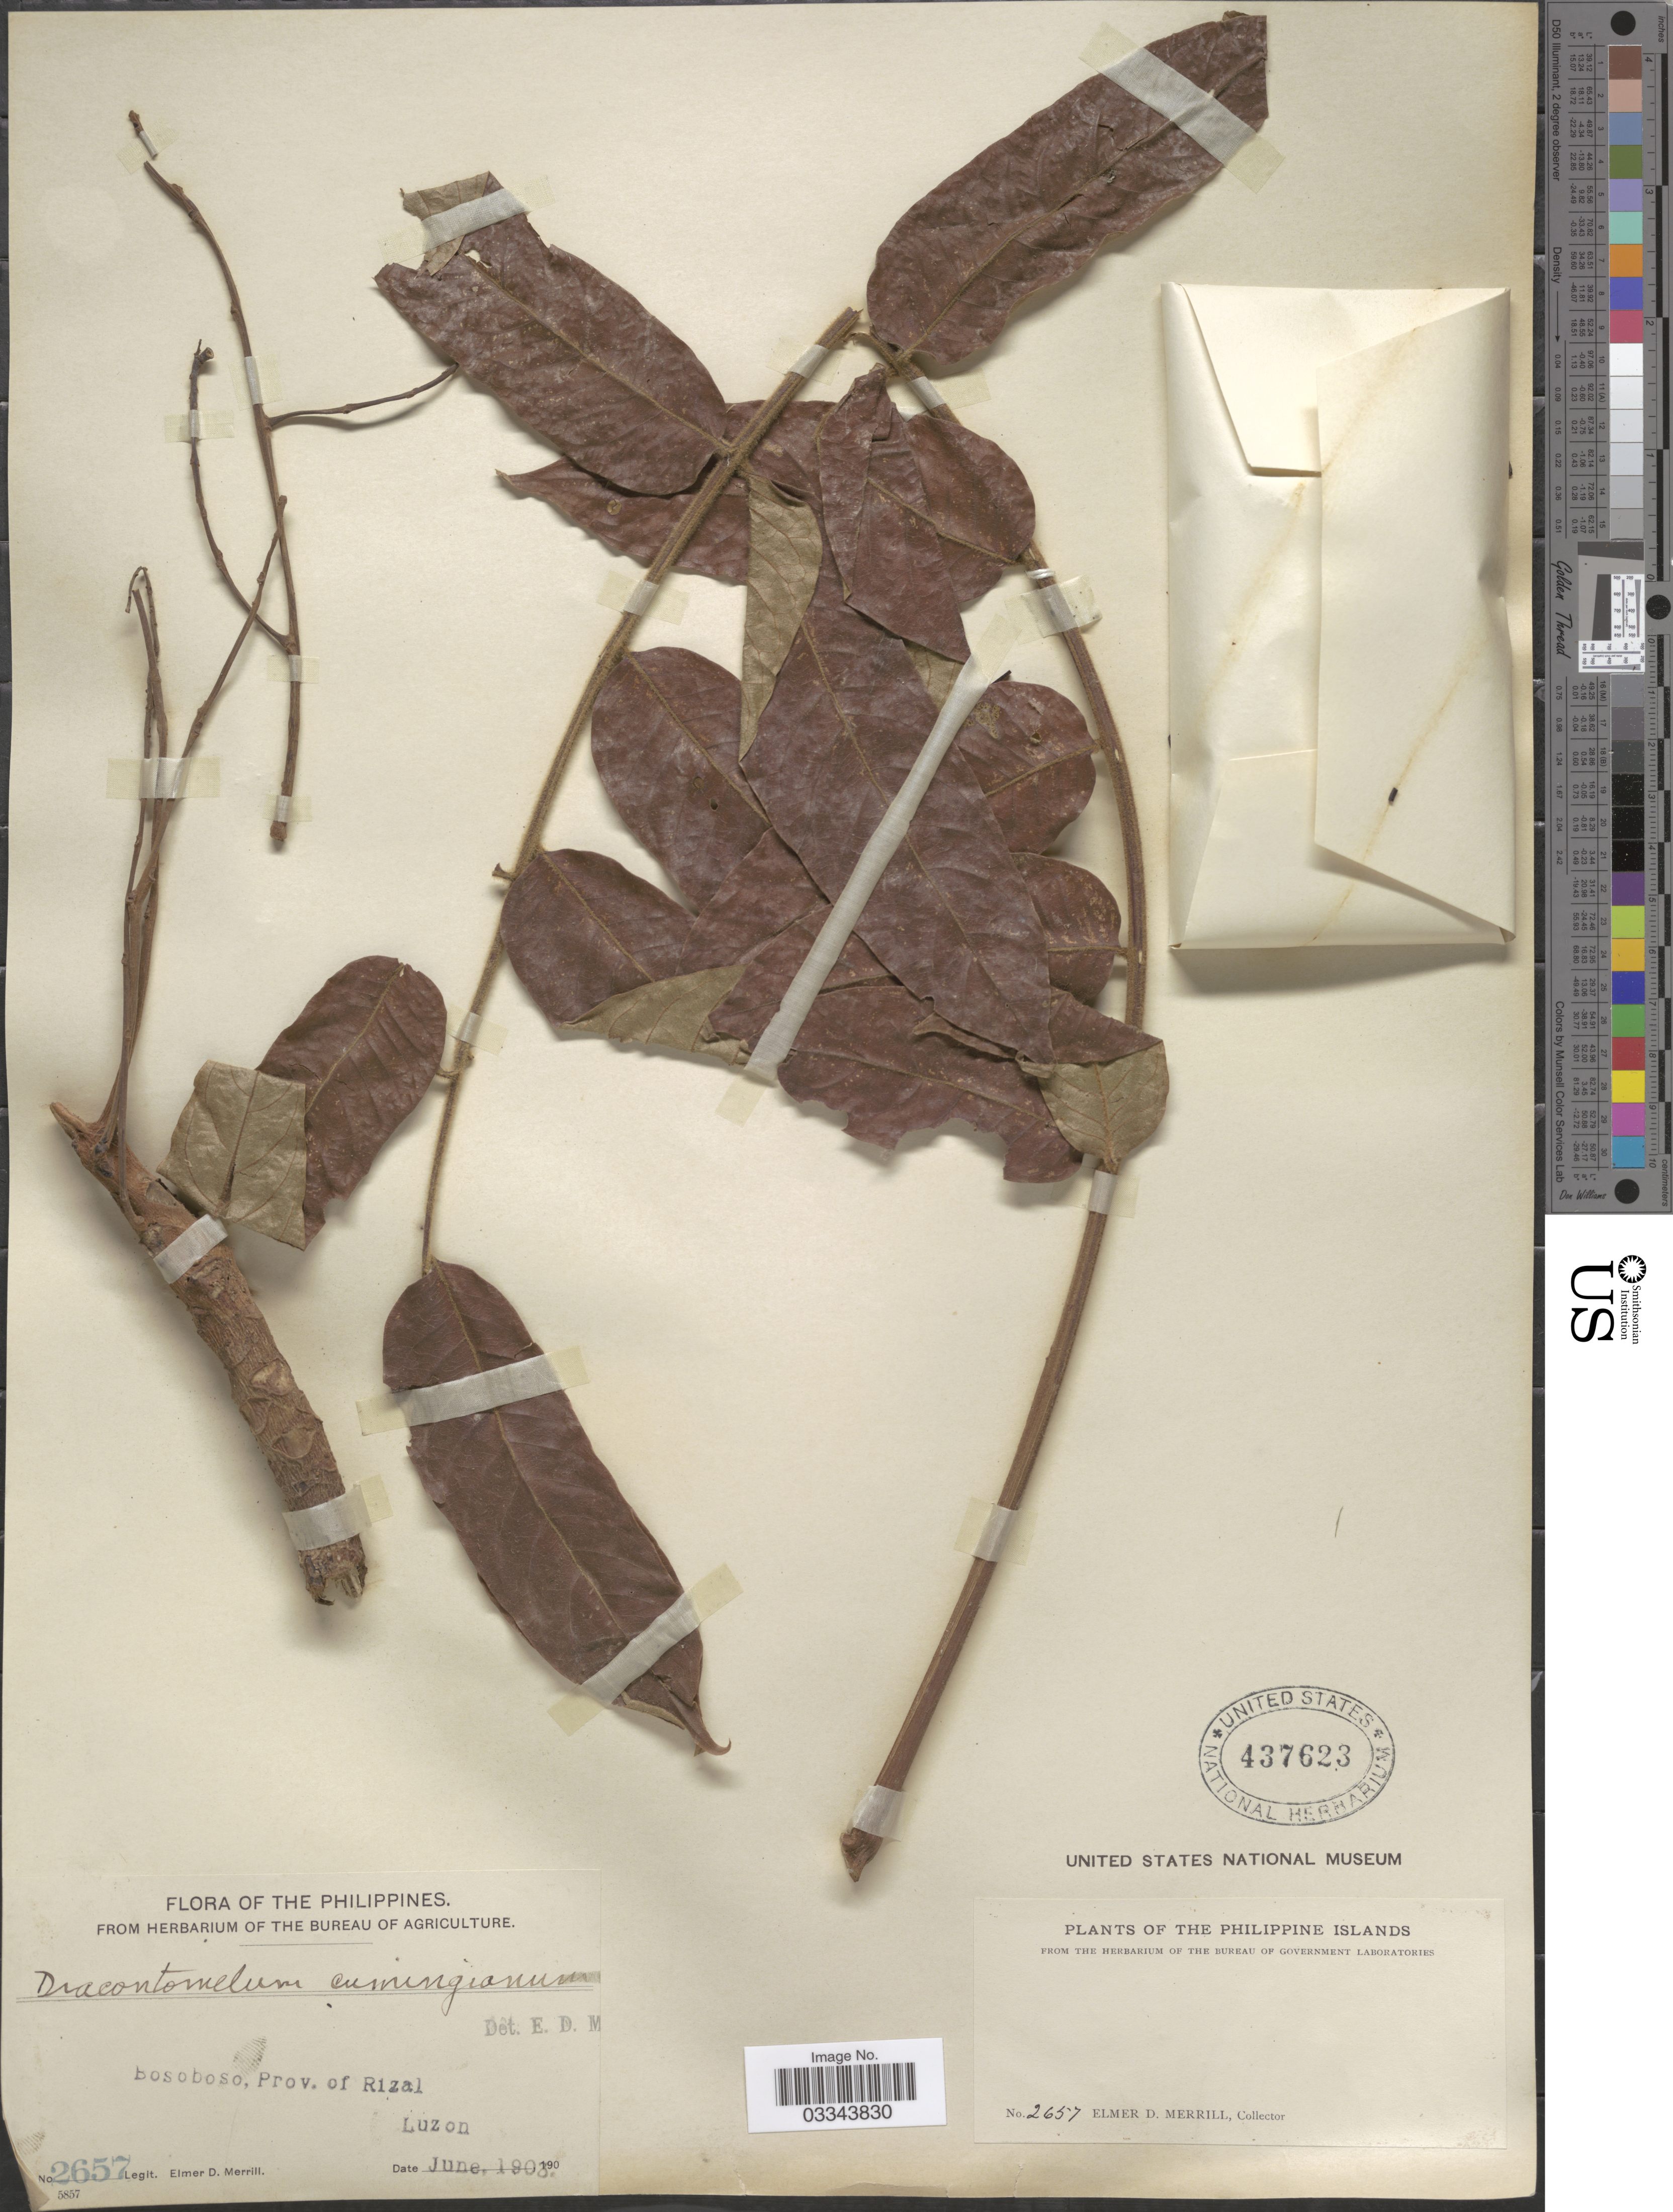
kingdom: Plantae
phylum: Tracheophyta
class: Magnoliopsida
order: Sapindales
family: Anacardiaceae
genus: Dracontomelon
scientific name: Dracontomelon edule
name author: Merr.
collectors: E. D. Merrill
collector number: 2657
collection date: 1903-06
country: Philippines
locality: Bosoboso, Prov. of Rizal. Luzon.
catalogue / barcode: US 437623